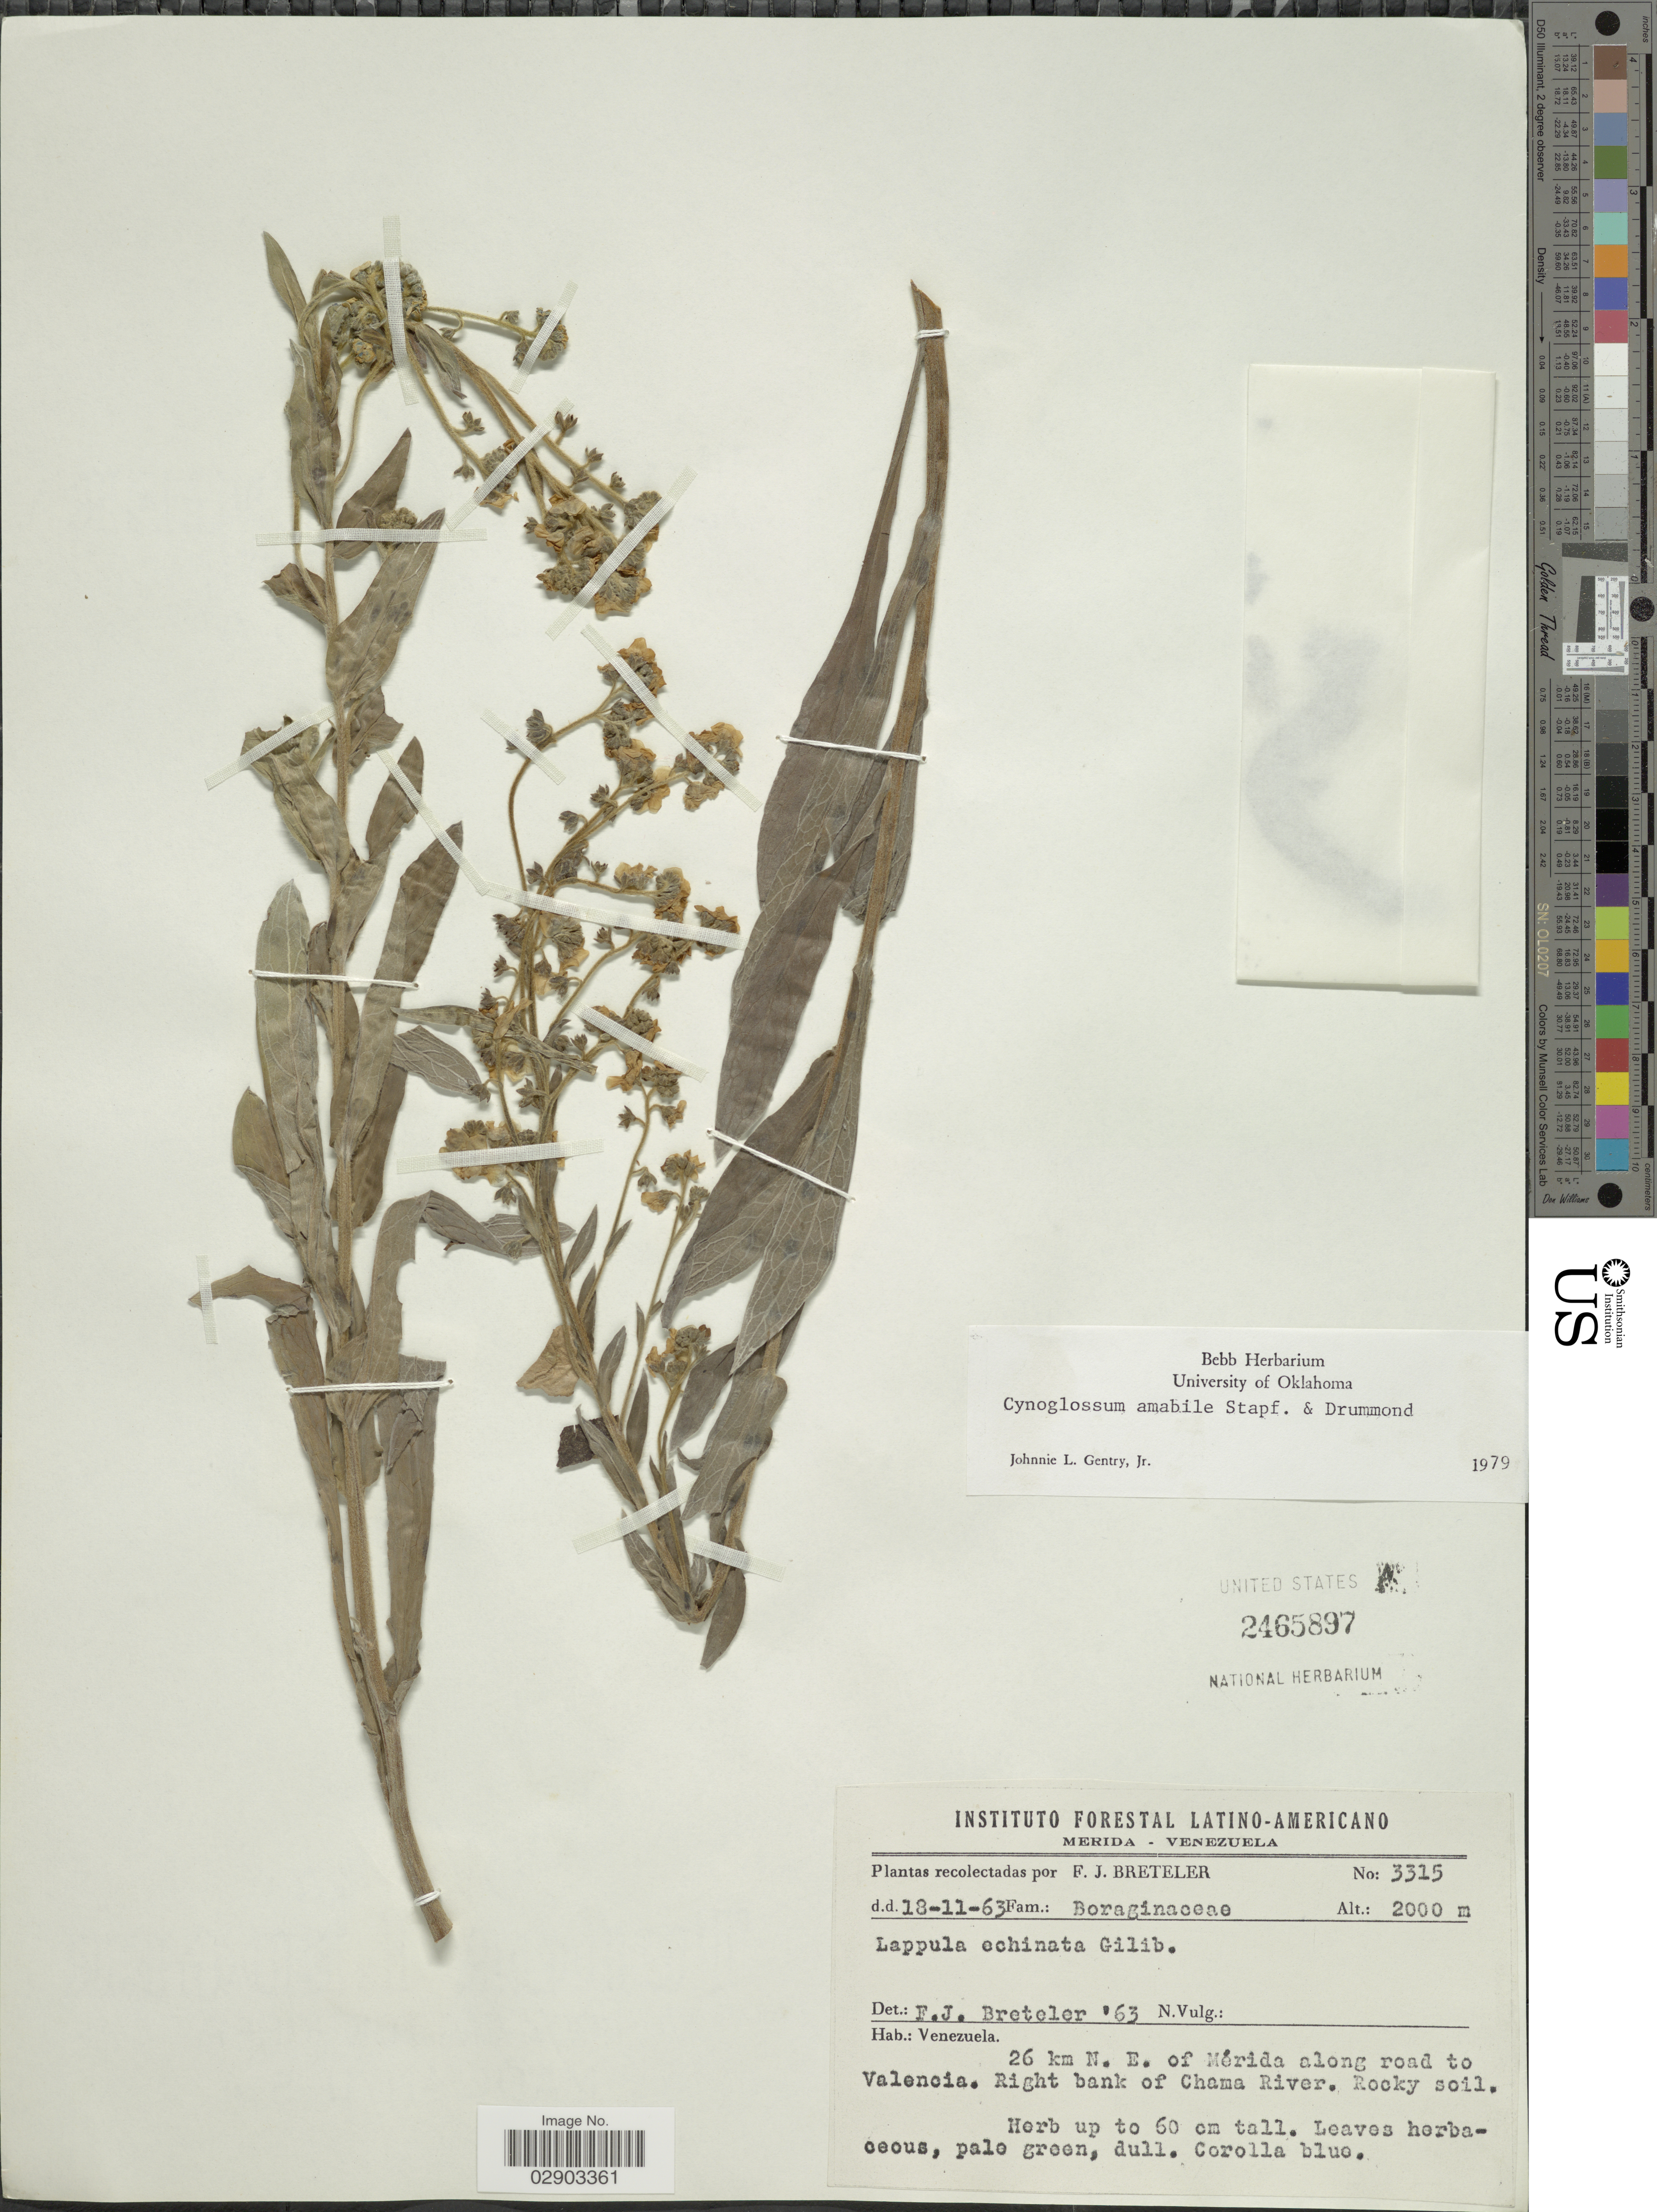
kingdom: Plantae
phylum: Tracheophyta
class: Magnoliopsida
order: Boraginales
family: Boraginaceae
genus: Cynoglossum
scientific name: Cynoglossum amabile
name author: Stapf & J.R. Drumm.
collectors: F. J. Breteler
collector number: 3315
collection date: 1963-11-18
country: Venezuela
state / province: Mérida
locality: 26 km N.E. of Mérida along road to Valencia. Right bank of Chama River.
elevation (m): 2000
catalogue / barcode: US 2465897